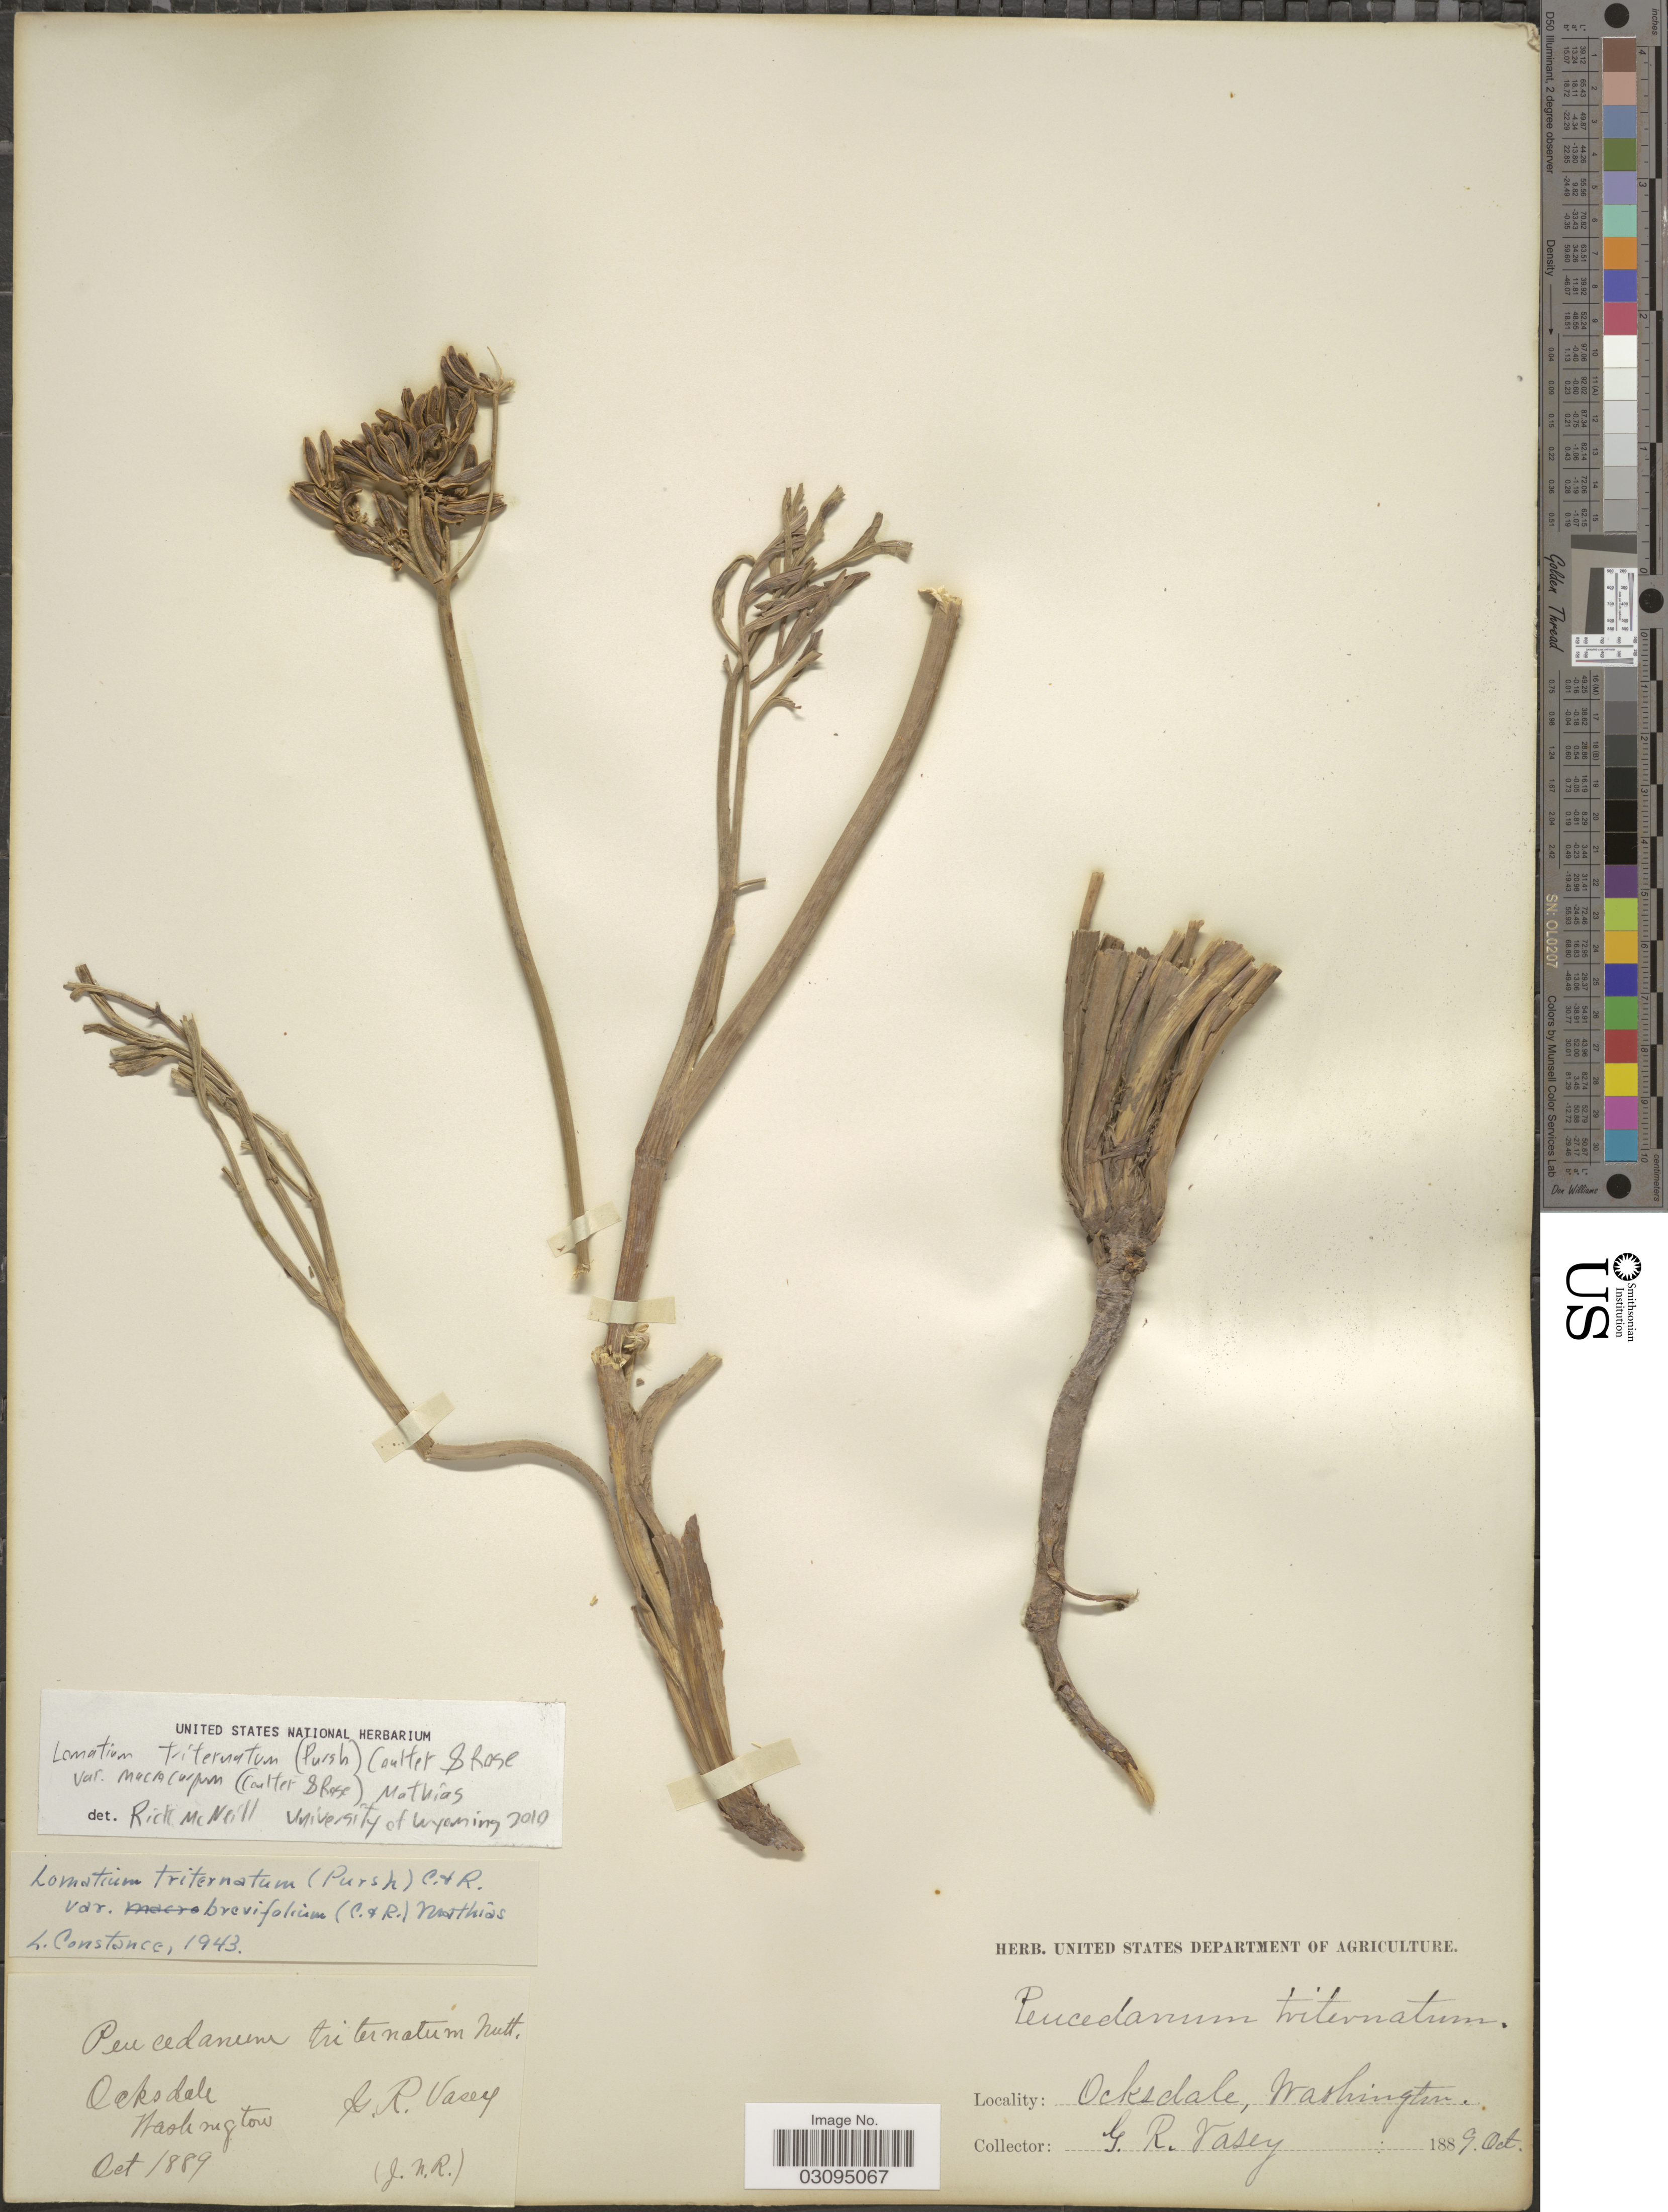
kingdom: Plantae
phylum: Tracheophyta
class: Magnoliopsida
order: Apiales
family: Apiaceae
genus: Lomatium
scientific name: Lomatium triternatum var. macrocarpum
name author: (J.M. Coult. & Rose) Mathias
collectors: G. R. Vasey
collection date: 1889-10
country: United States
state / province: Washington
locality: Oaksdale.